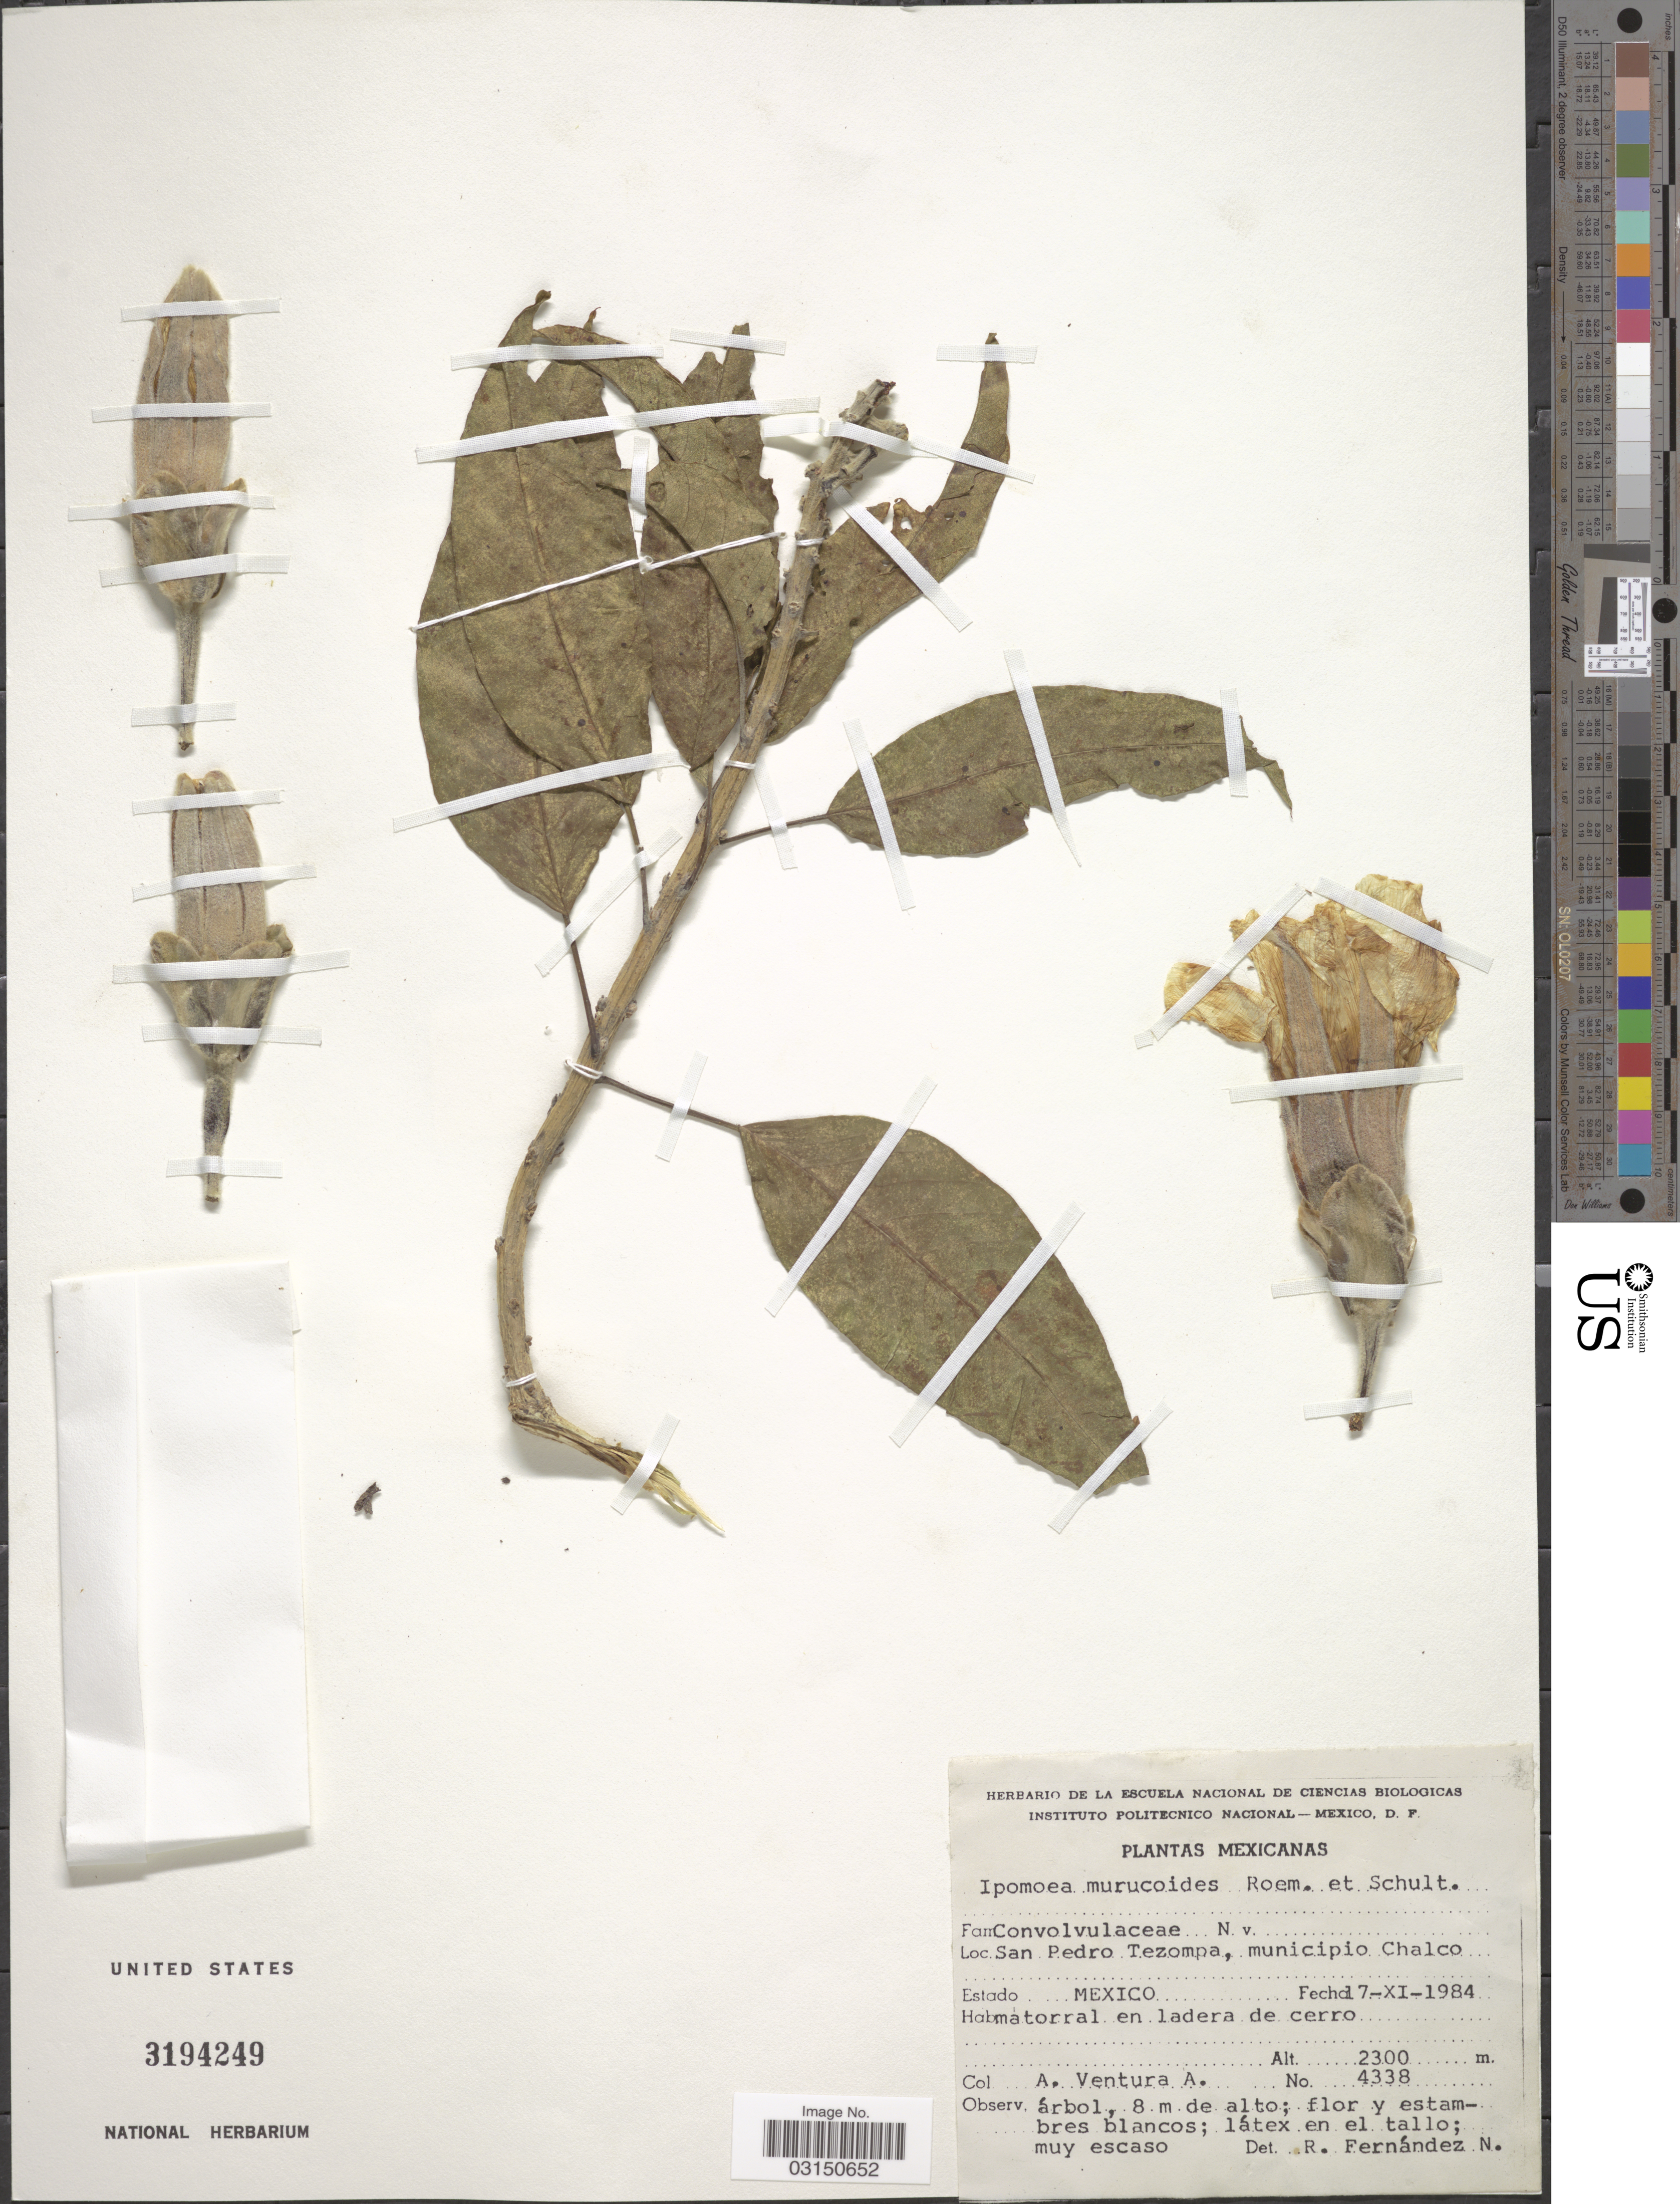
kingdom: Plantae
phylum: Tracheophyta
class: Magnoliopsida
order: Solanales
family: Convolvulaceae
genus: Ipomoea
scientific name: Ipomoea murucoides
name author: Roem. & Schult.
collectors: A. Ventura A.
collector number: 4338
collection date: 1984-11-07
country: Mexico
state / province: México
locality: San Pedro Tezompa, municipio Chalco.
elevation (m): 2300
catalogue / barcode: US 3194249